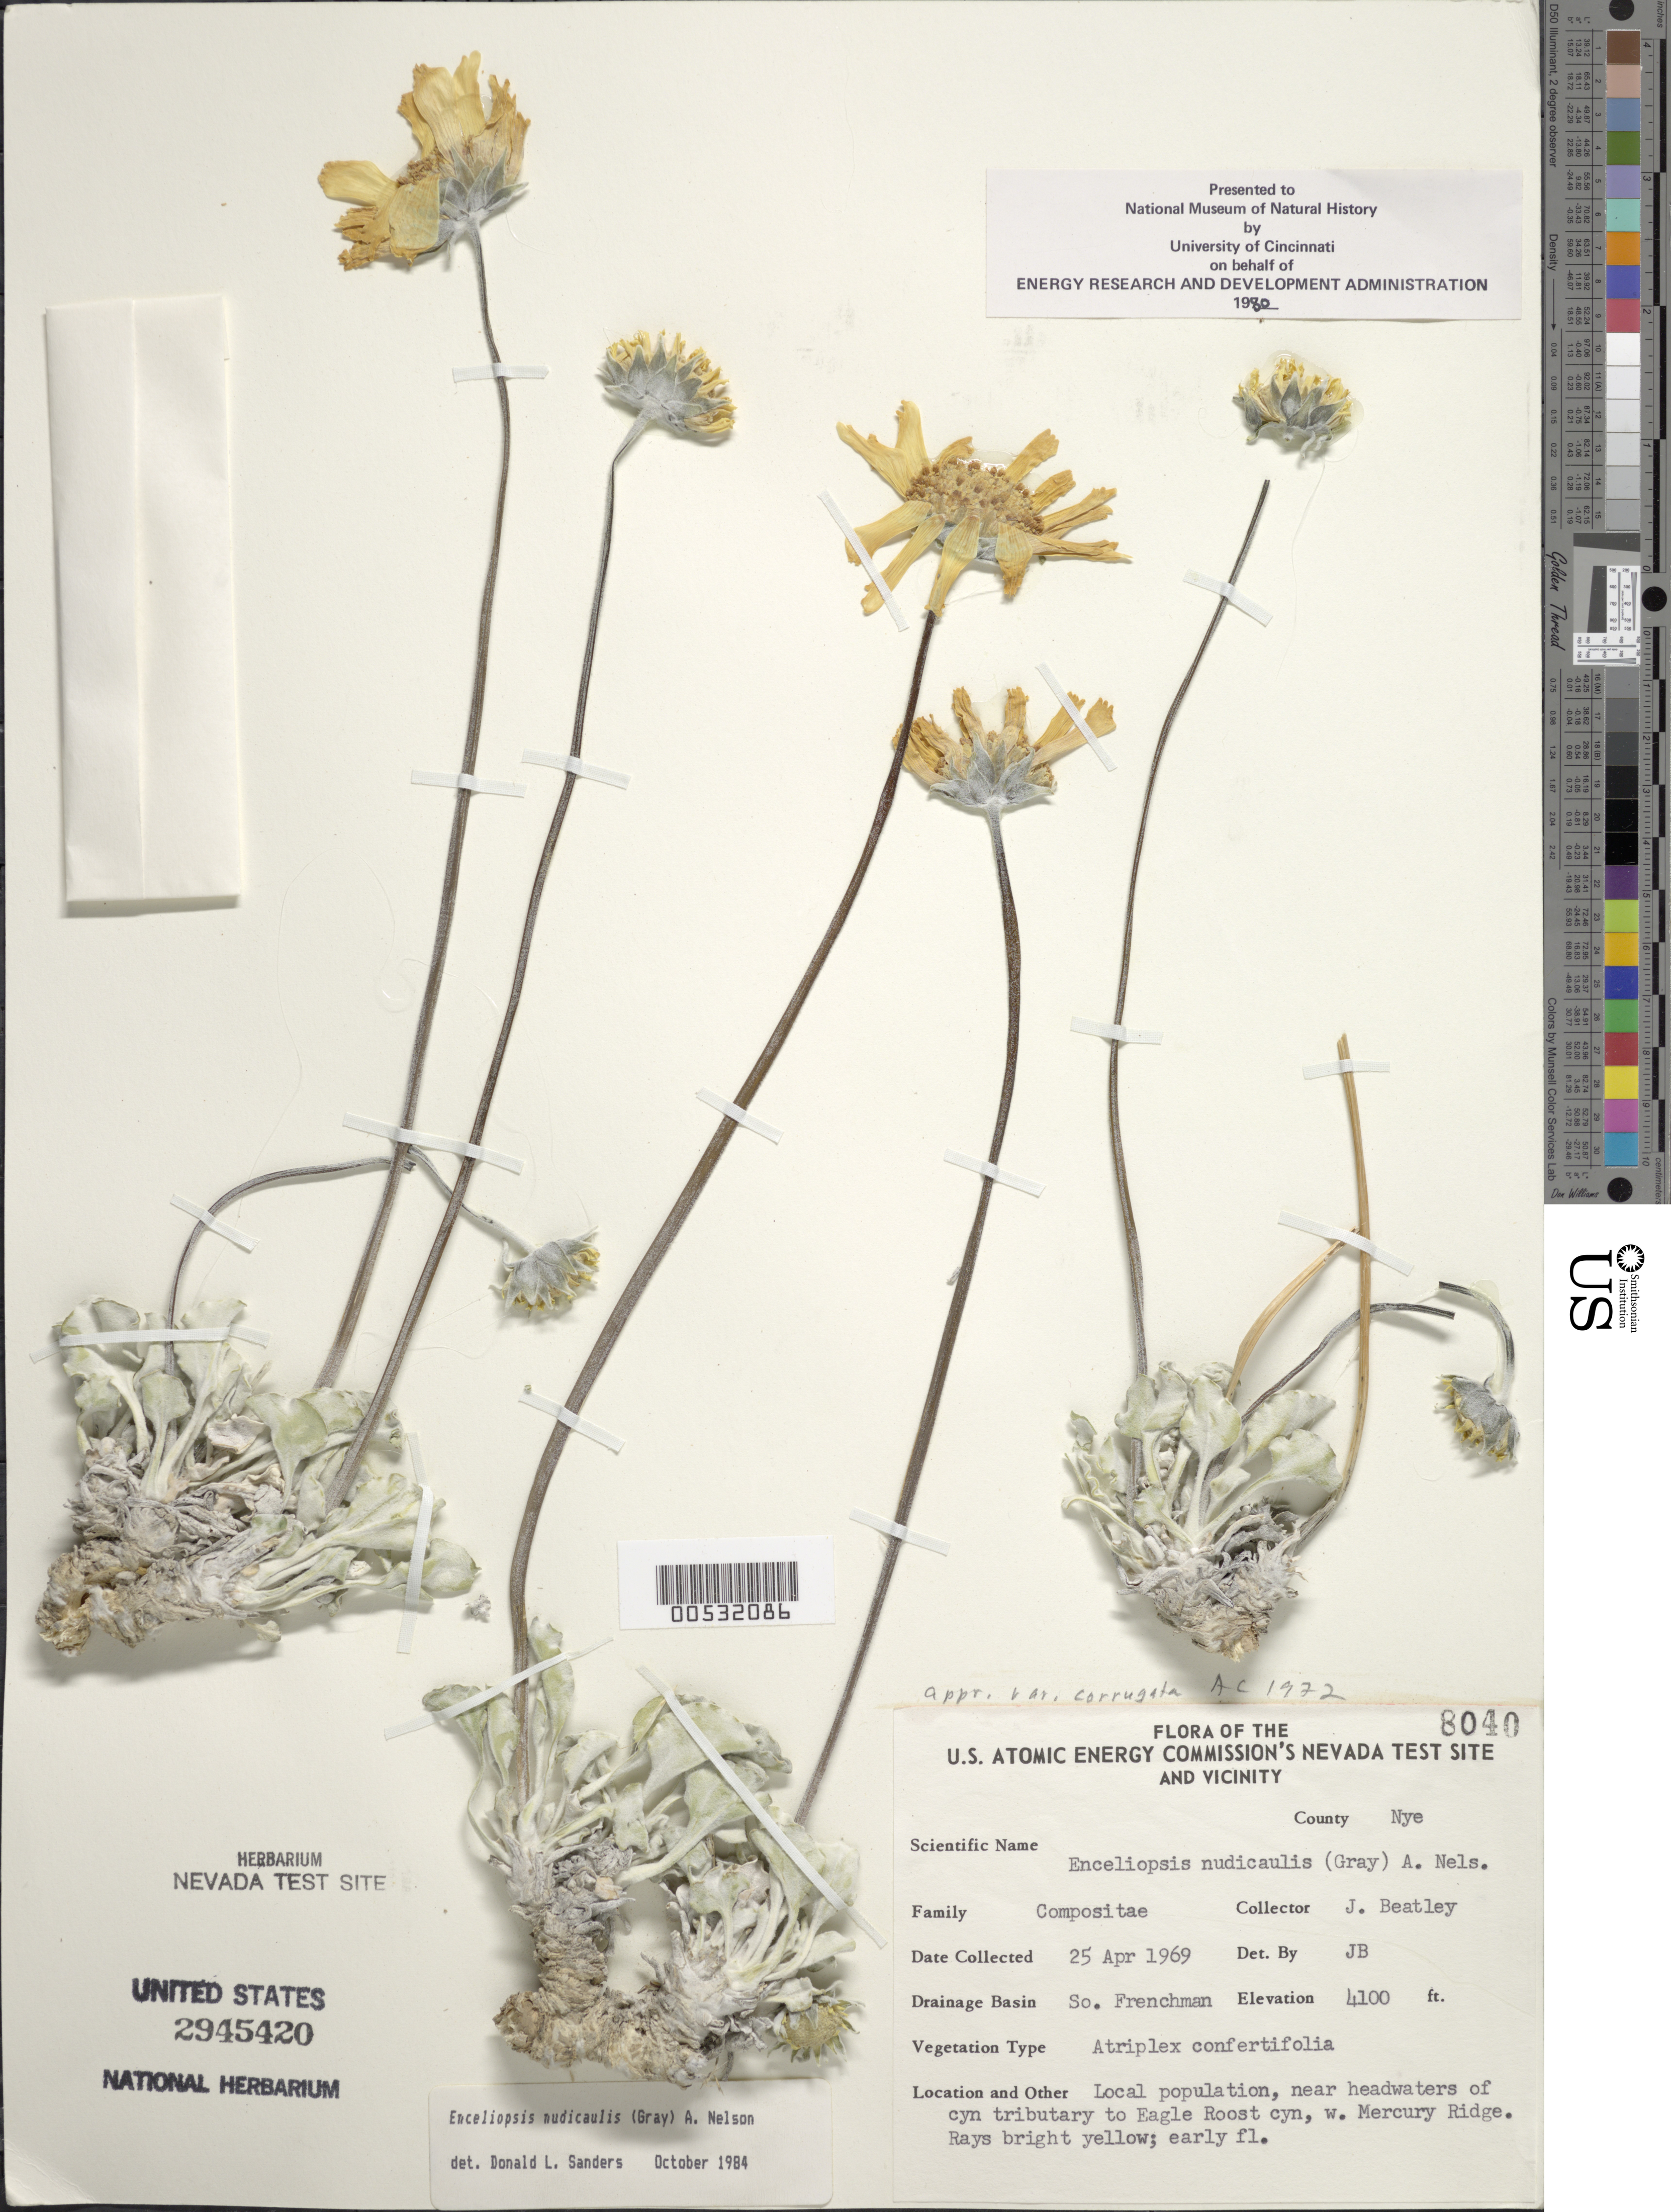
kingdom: Plantae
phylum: Tracheophyta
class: Magnoliopsida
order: Asterales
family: Asteraceae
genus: Enceliopsis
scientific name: Enceliopsis nudicaulis var. corrugata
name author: (A. Gray) A. Nelson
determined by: Sanders, D.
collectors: J. C. Beatley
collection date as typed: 25 Apr 1969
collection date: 1969-04-25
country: United States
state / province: Nevada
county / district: Nye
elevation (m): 1249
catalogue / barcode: US 2945420